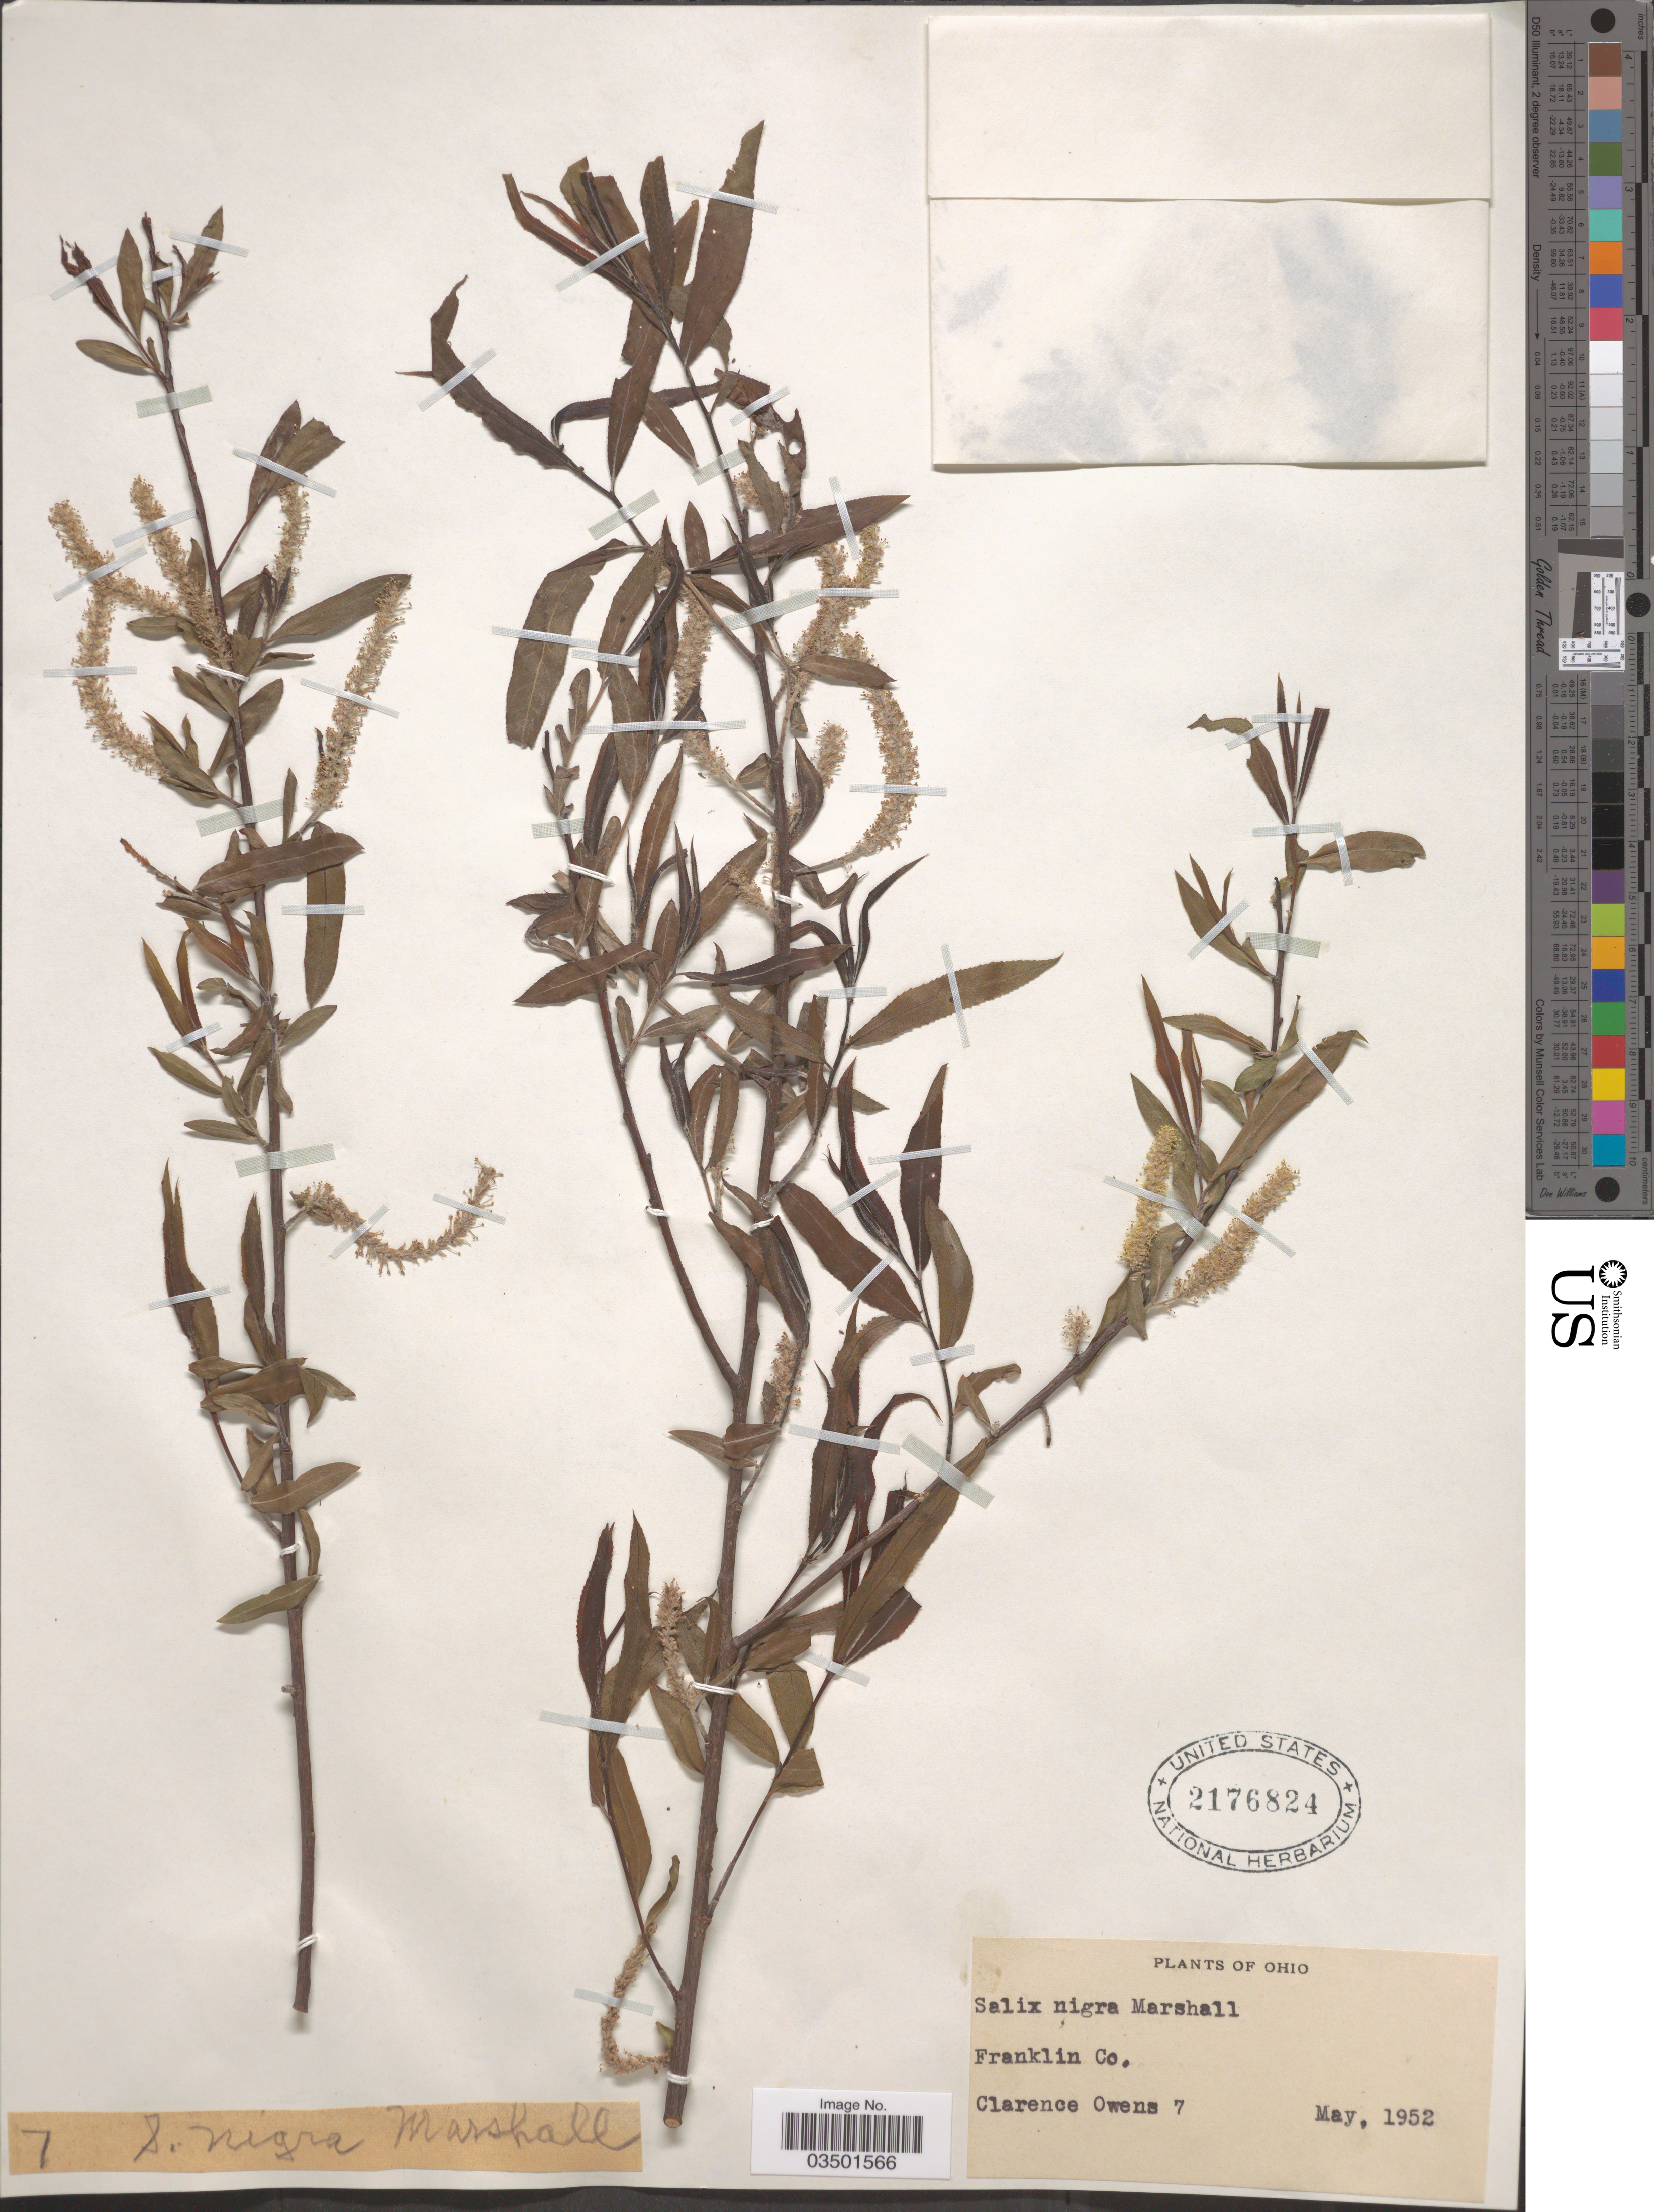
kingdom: Plantae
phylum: Tracheophyta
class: Magnoliopsida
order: Malpighiales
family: Salicaceae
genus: Salix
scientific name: Salix nigra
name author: Marshall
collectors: C. Owens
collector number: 7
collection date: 1952-05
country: United States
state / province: Ohio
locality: Franklin Co.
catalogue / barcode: US 2176824